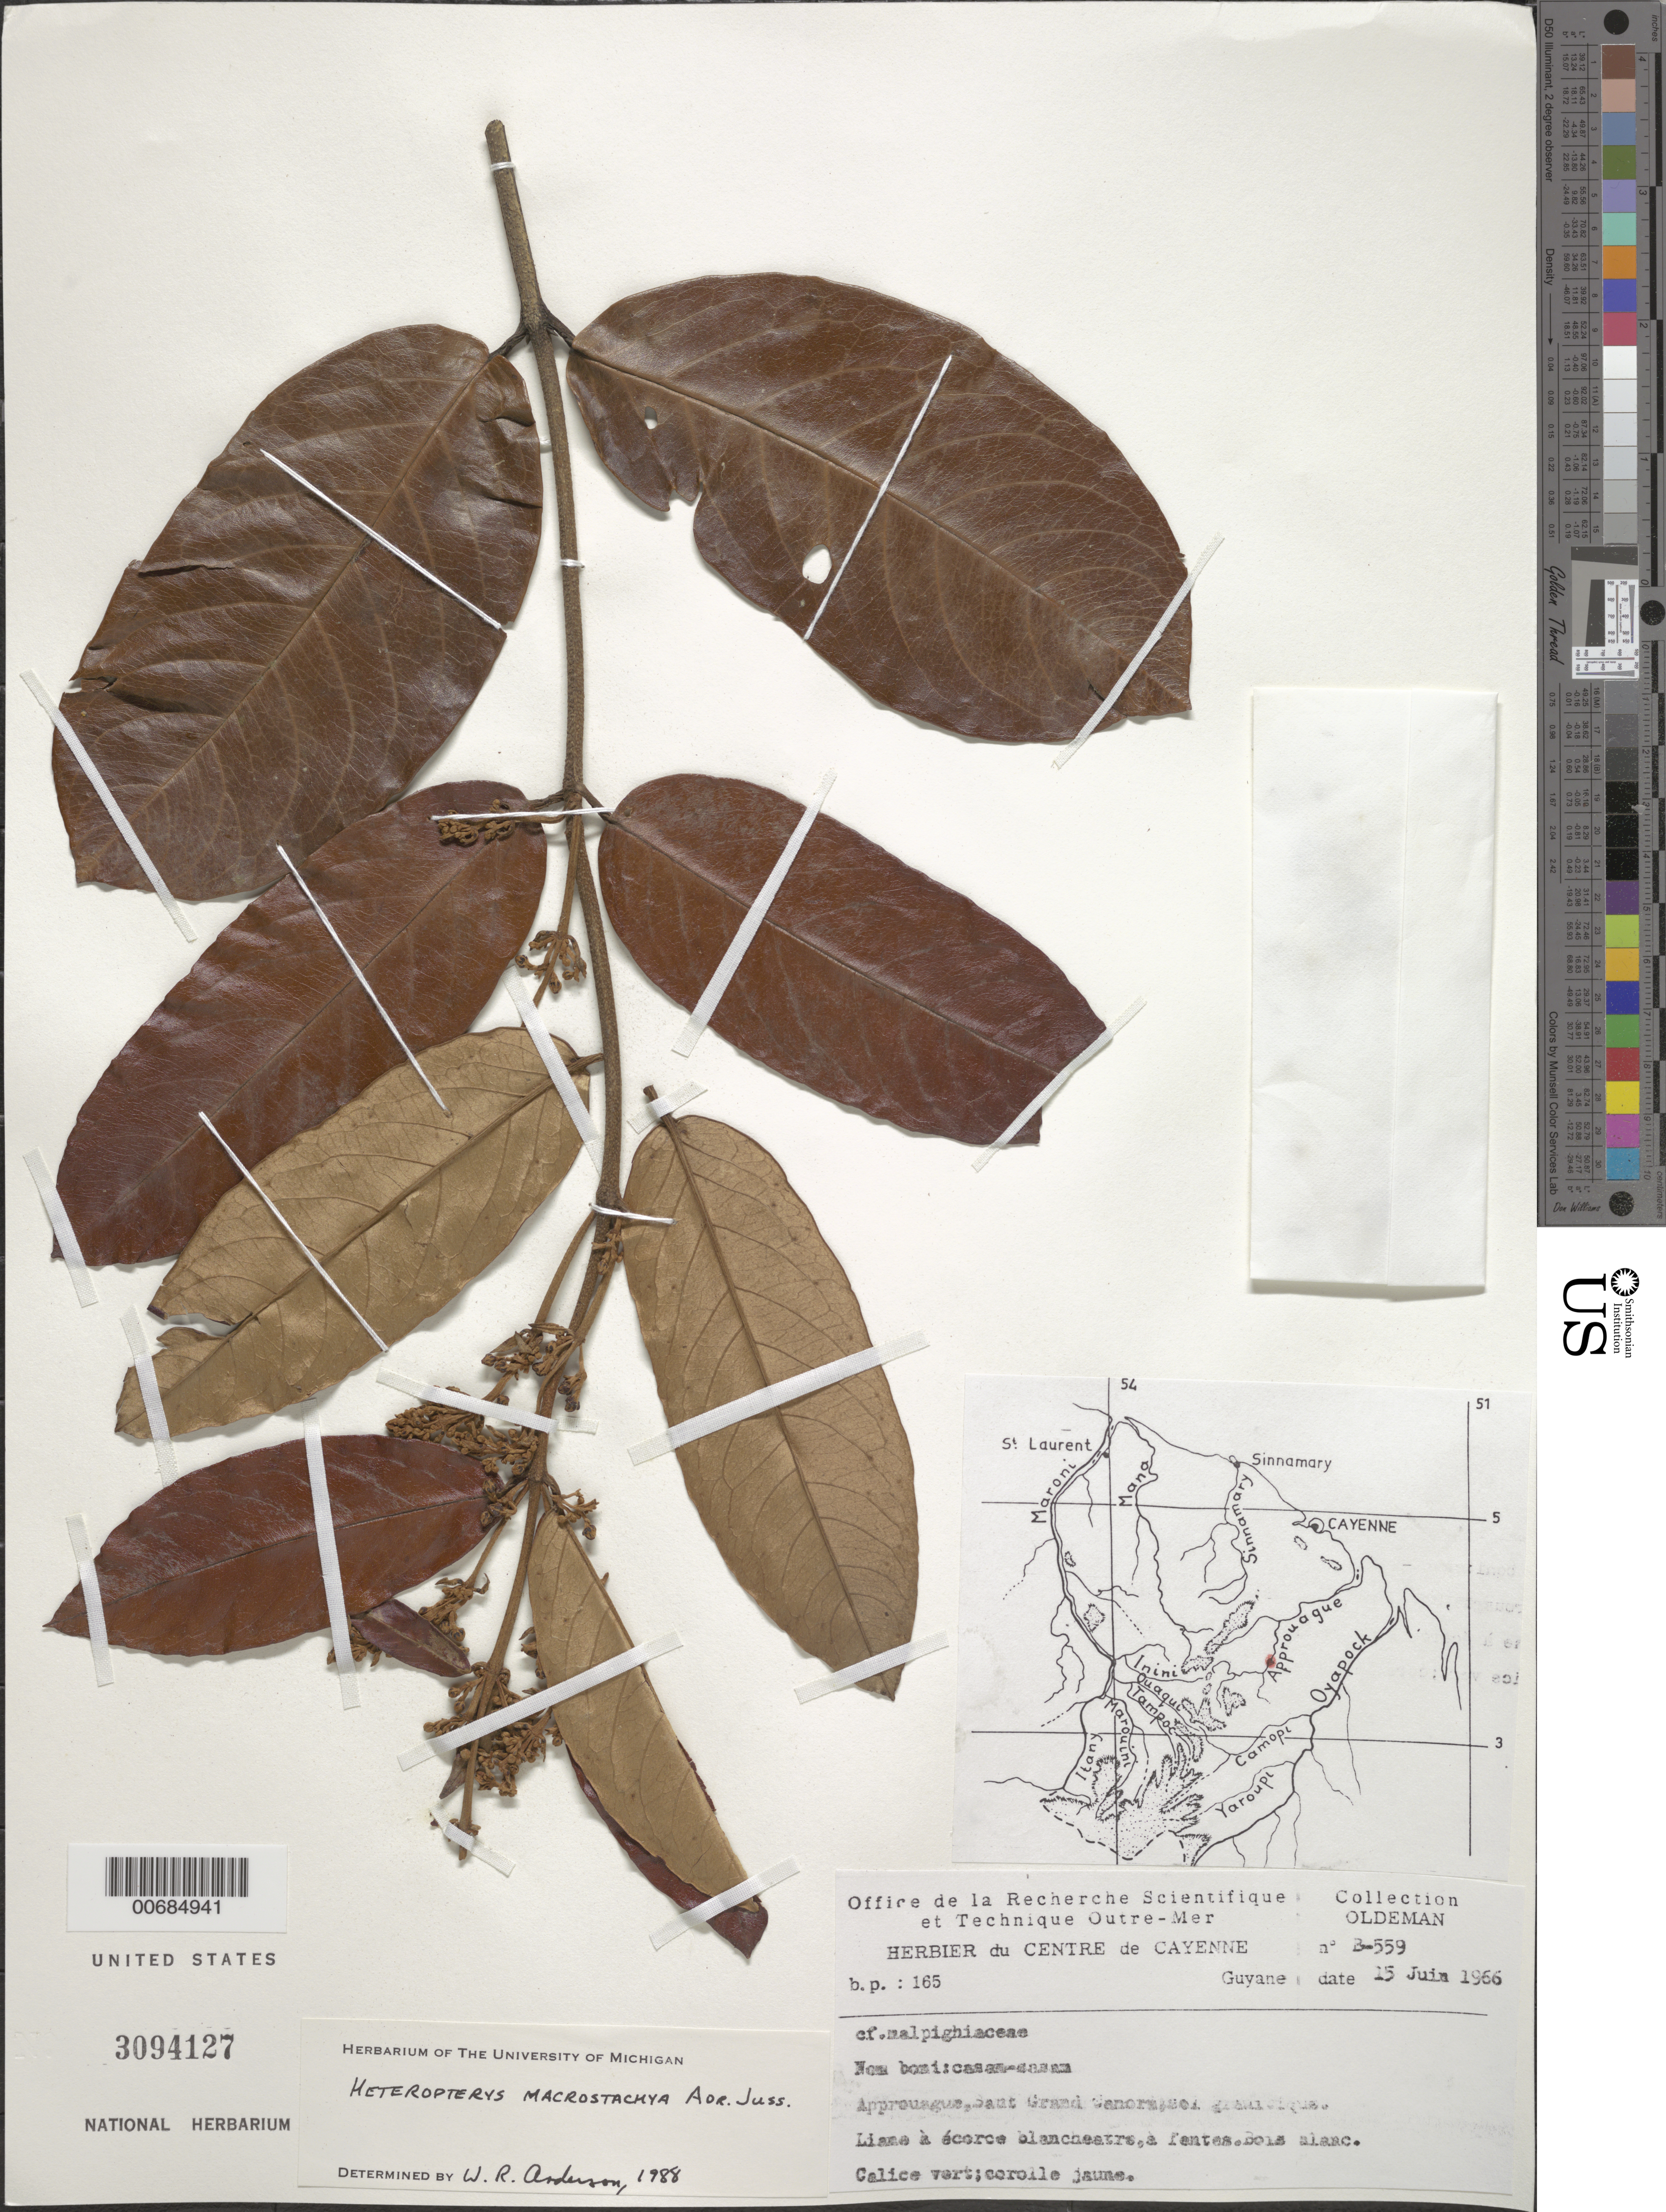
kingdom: Plantae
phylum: Tracheophyta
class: Magnoliopsida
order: Malpighiales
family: Malpighiaceae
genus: Heteropterys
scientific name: Heteropterys macrostachya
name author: A. Juss.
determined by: Anderson, W. R., (MICH), University of Michigan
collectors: R. Oldeman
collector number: B 559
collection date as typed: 15-Jun-66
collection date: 1966-06-15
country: French Guiana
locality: Saut Grand Cañori, Bassin de l'Approuague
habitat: Granitic soil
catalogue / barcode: US 3094127